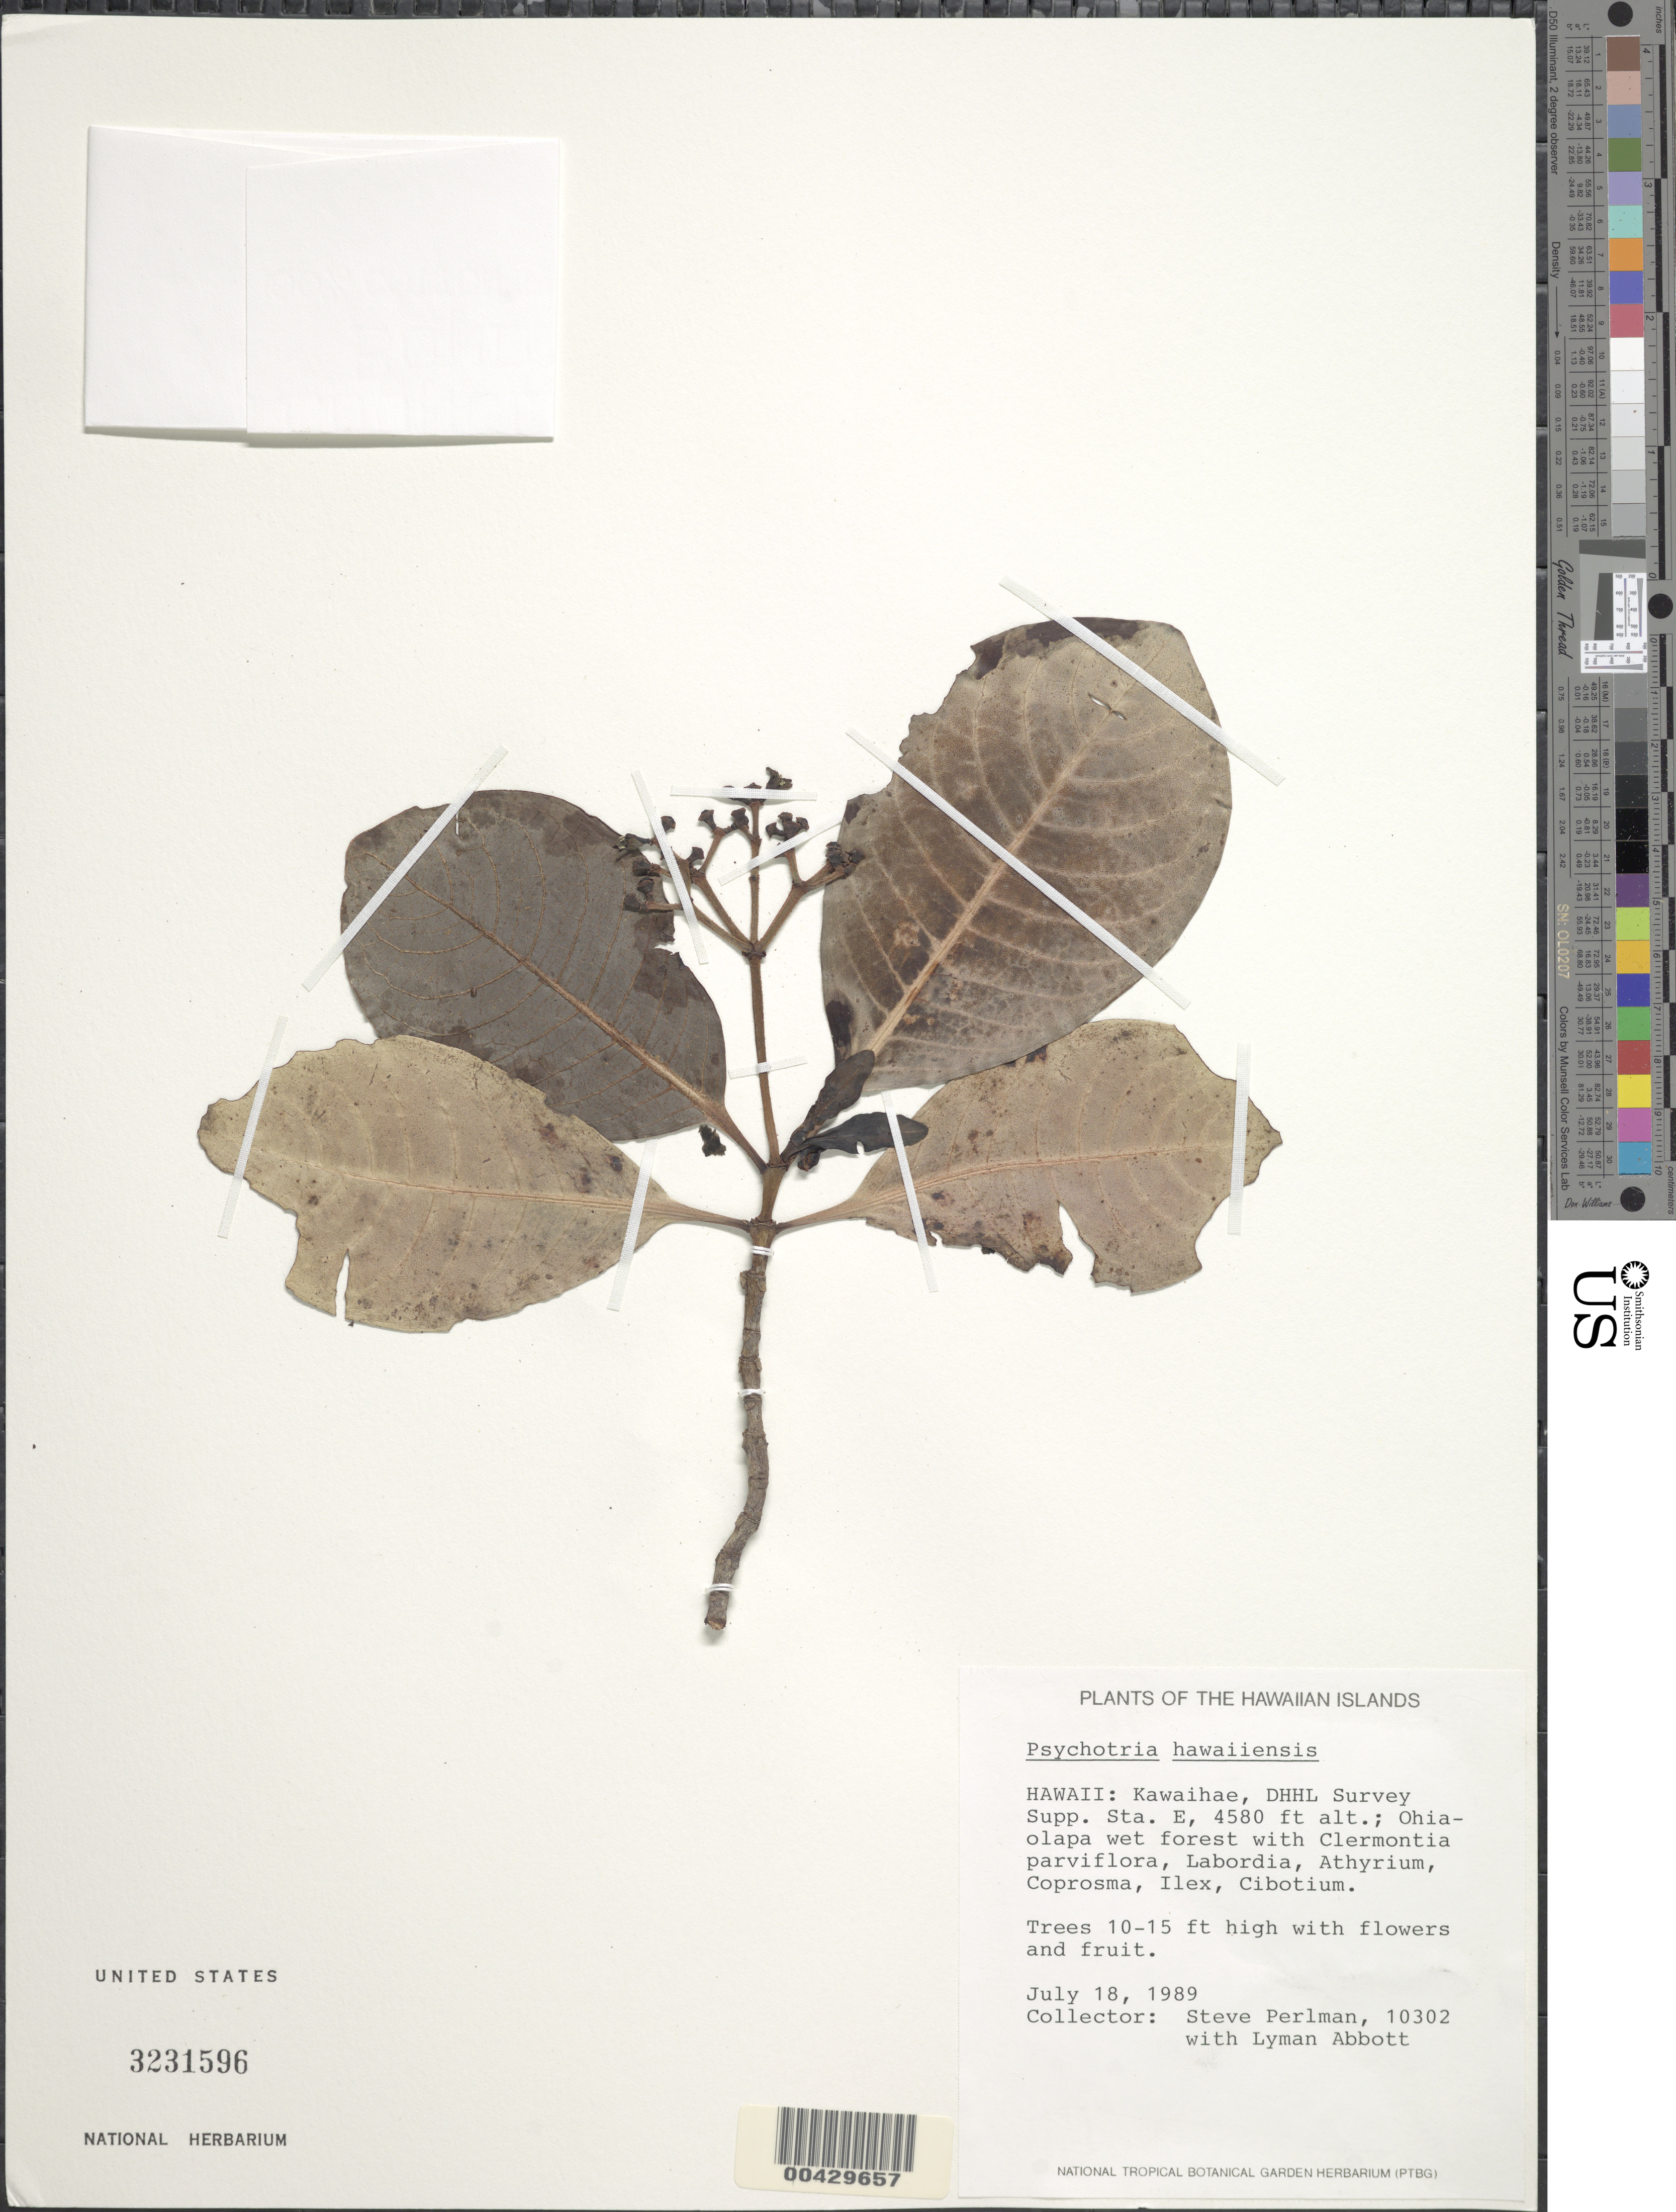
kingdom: Plantae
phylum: Tracheophyta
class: Magnoliopsida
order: Gentianales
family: Rubiaceae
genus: Psychotria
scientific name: Psychotria hawaiiensis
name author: (A. Gray) Fosberg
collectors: S. P. Perlman & L. Abbott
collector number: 10302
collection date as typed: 18 Jul 1989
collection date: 1989-07-18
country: United States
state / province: Hawaii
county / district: Hawaii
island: Hawaii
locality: Kawaihae, DHHL Survey Supp. Sta. E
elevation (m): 1396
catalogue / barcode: US 3231596